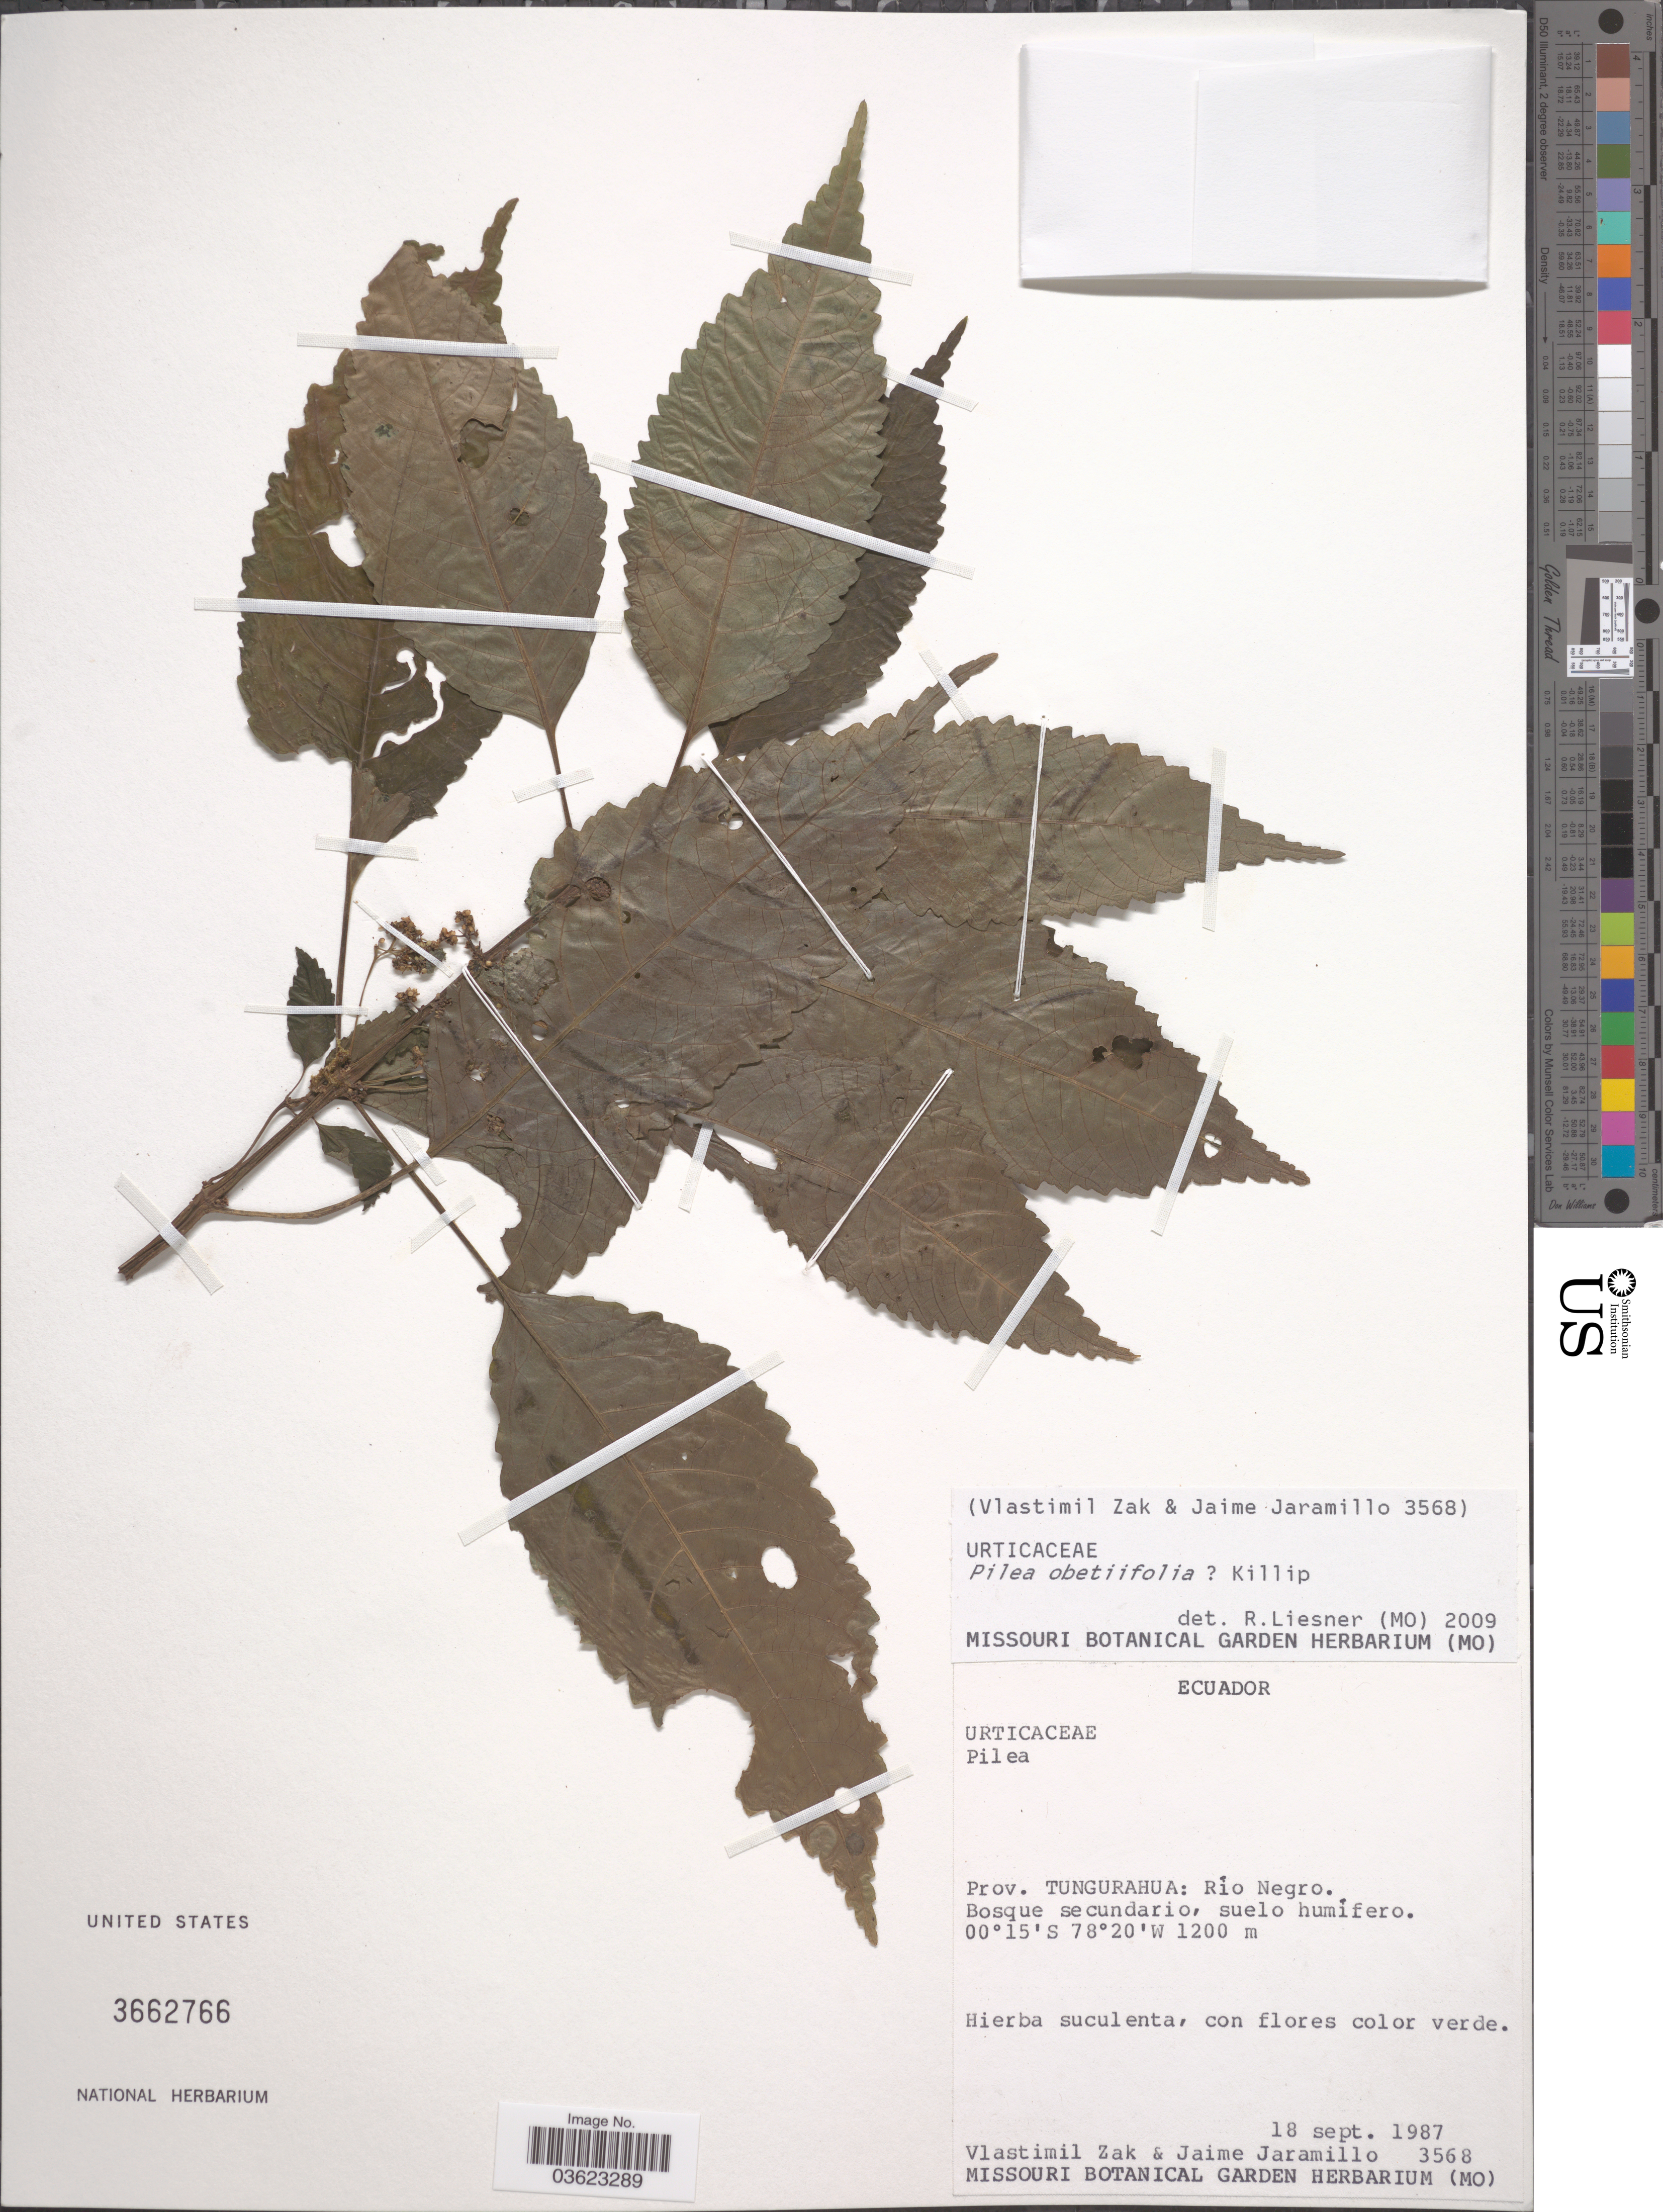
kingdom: Plantae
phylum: Tracheophyta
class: Magnoliopsida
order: Rosales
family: Urticaceae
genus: Pilea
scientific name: Pilea obetiaefolia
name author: Killip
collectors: V. Zak & J. Jaramillo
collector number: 3568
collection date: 1987-09-18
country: Ecuador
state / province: Tungurahua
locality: Río Negro.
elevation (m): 1200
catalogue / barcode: US 3662766